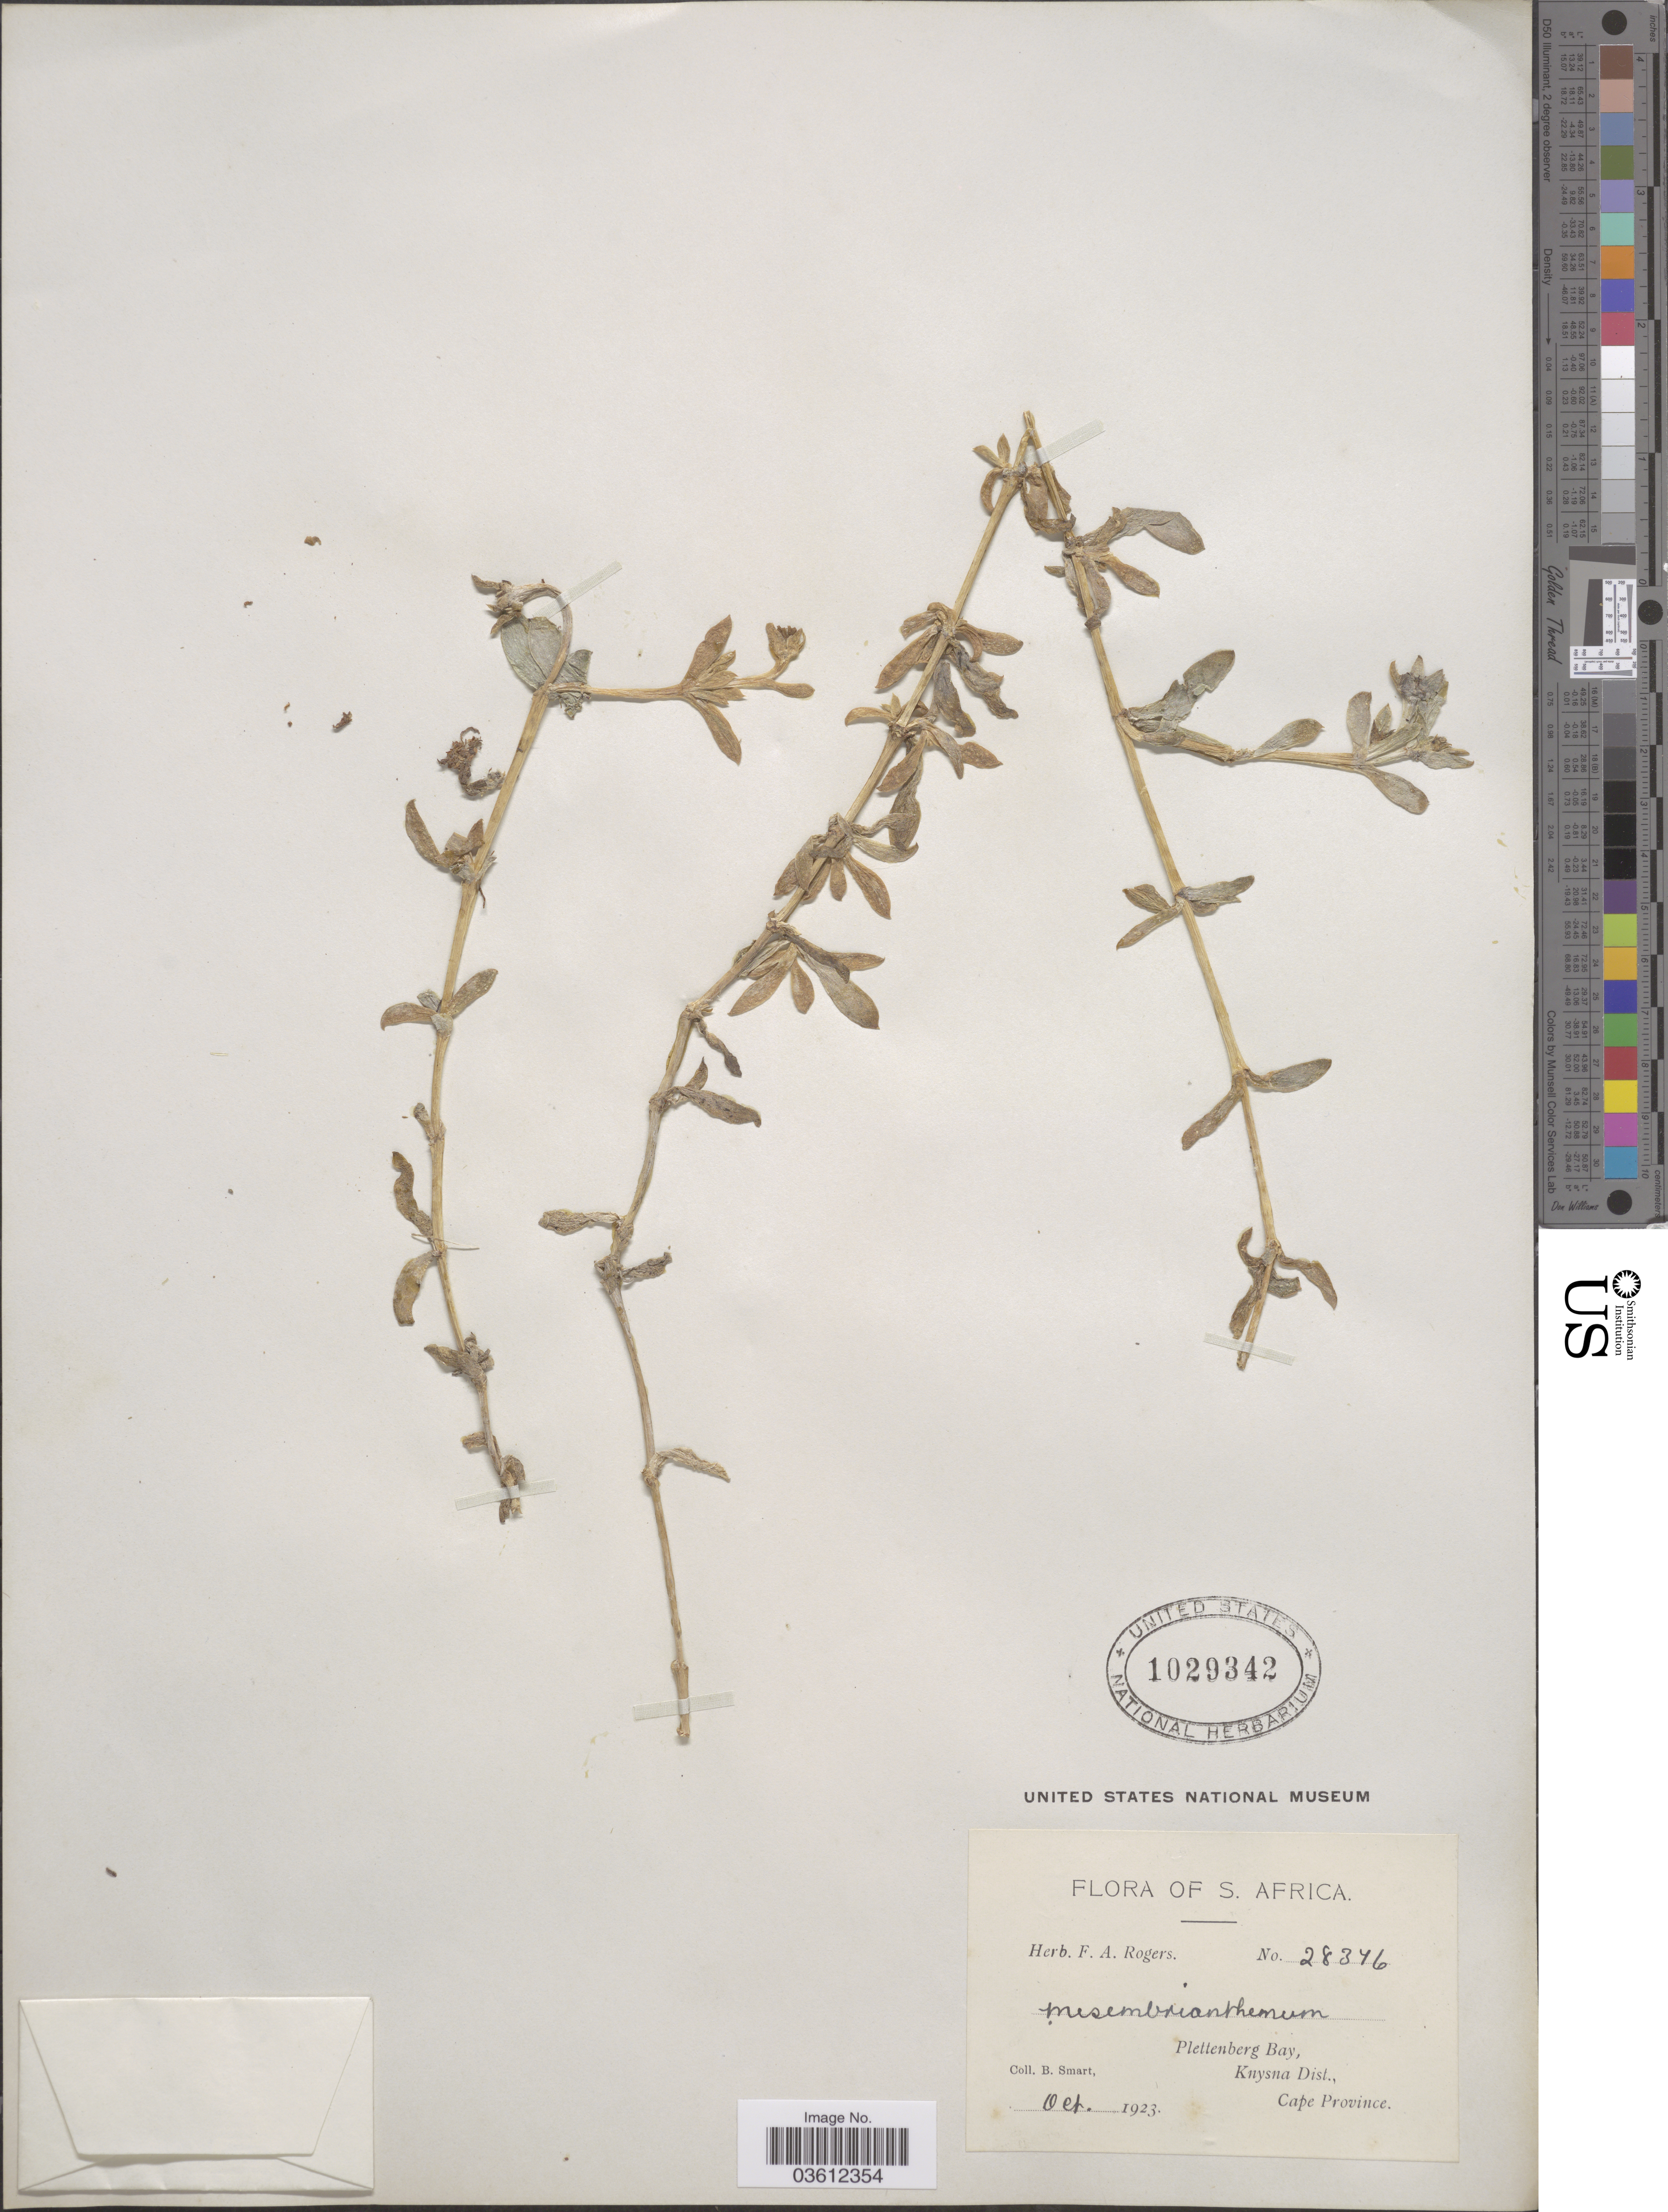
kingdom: Plantae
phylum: Tracheophyta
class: Magnoliopsida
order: Caryophyllales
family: Aizoaceae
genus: Delosperma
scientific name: Delosperma ecklonis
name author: (Salm-Dyck) Schwantes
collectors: B. Smart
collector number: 28376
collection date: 1923-10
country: South Africa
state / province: Western Cape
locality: Plettenberg Bay, Knysna Dist.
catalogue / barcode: US 1029342